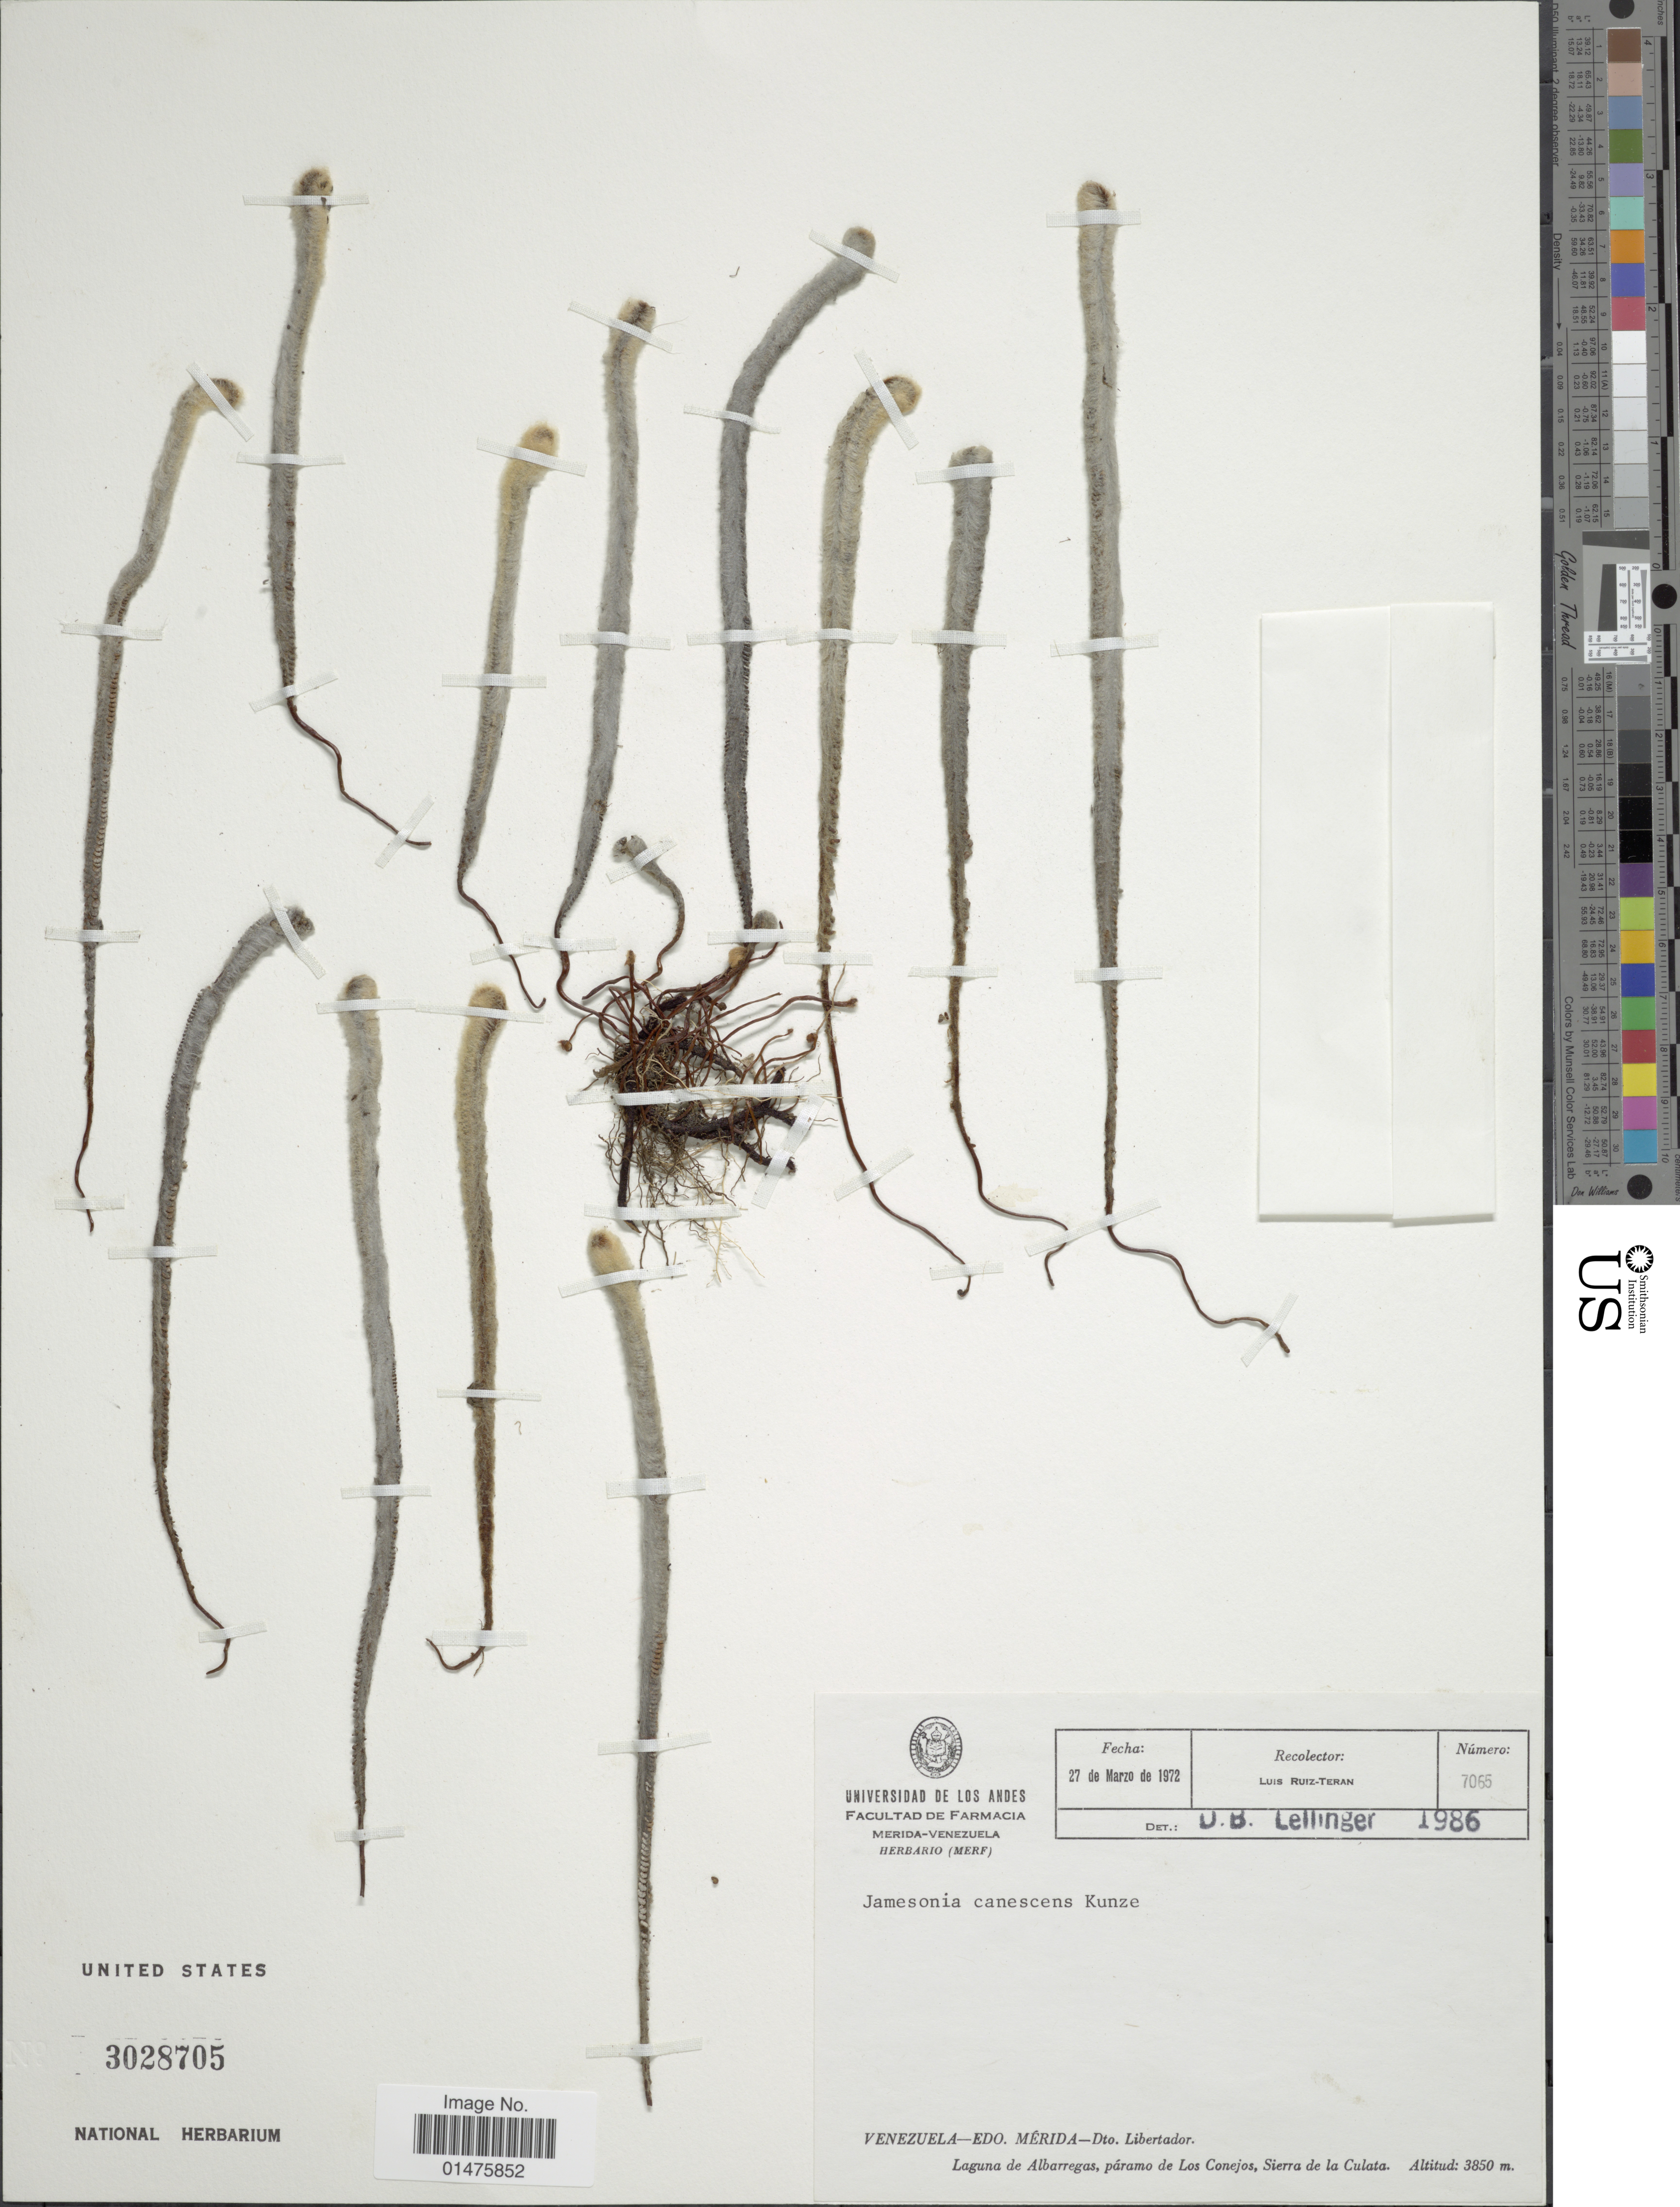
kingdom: Plantae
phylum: Tracheophyta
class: Polypodiopsida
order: Polypodiales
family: Pteridaceae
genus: Jamesonia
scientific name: Jamesonia canescens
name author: Kunze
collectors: L. Teran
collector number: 7065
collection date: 1972-03-27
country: Venezuela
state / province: Mérida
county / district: Libertador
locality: Dto Libertador, laguna de Albarregas, páramo de Los Conejos, Sierra de la Culata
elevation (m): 3850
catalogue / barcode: US 3028705